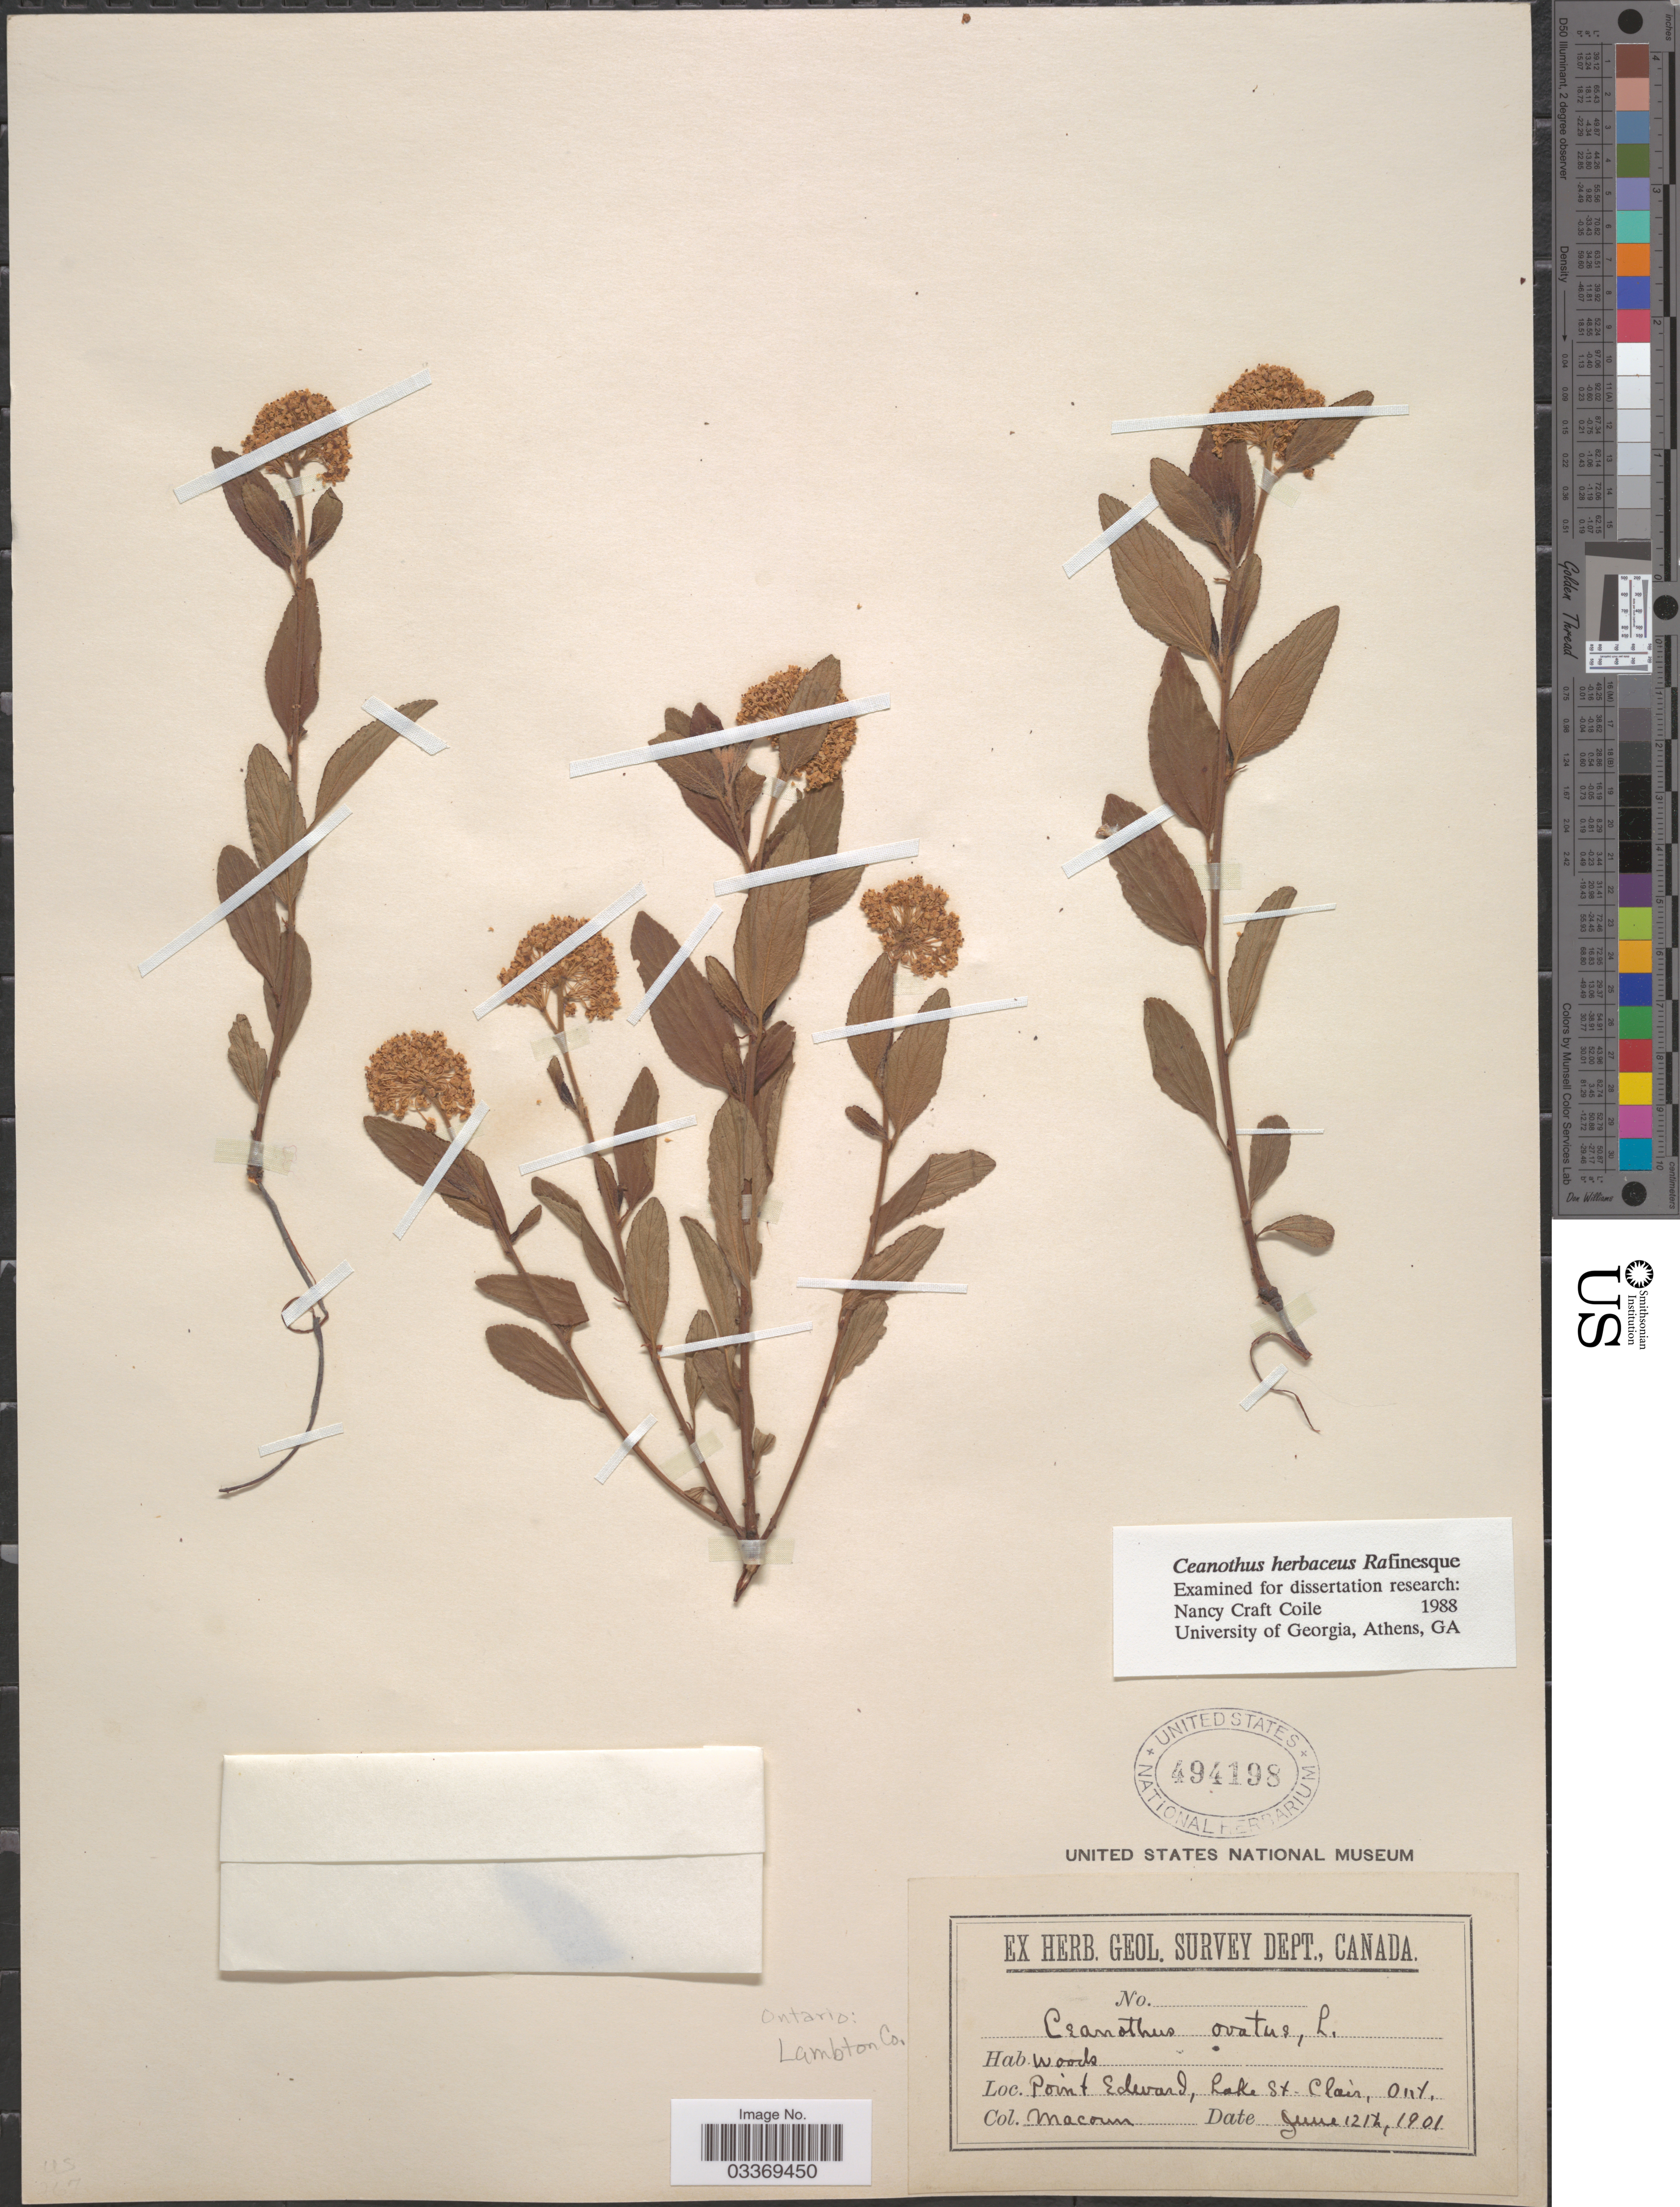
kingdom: Plantae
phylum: Tracheophyta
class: Magnoliopsida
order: Rosales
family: Rhamnaceae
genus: Ceanothus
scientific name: Ceanothus ovatus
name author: Desf.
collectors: -- Macoun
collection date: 1901-06-12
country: Canada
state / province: Ontario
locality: Lambton Co. Point Edward, Lake St. Clair.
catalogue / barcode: US 494198